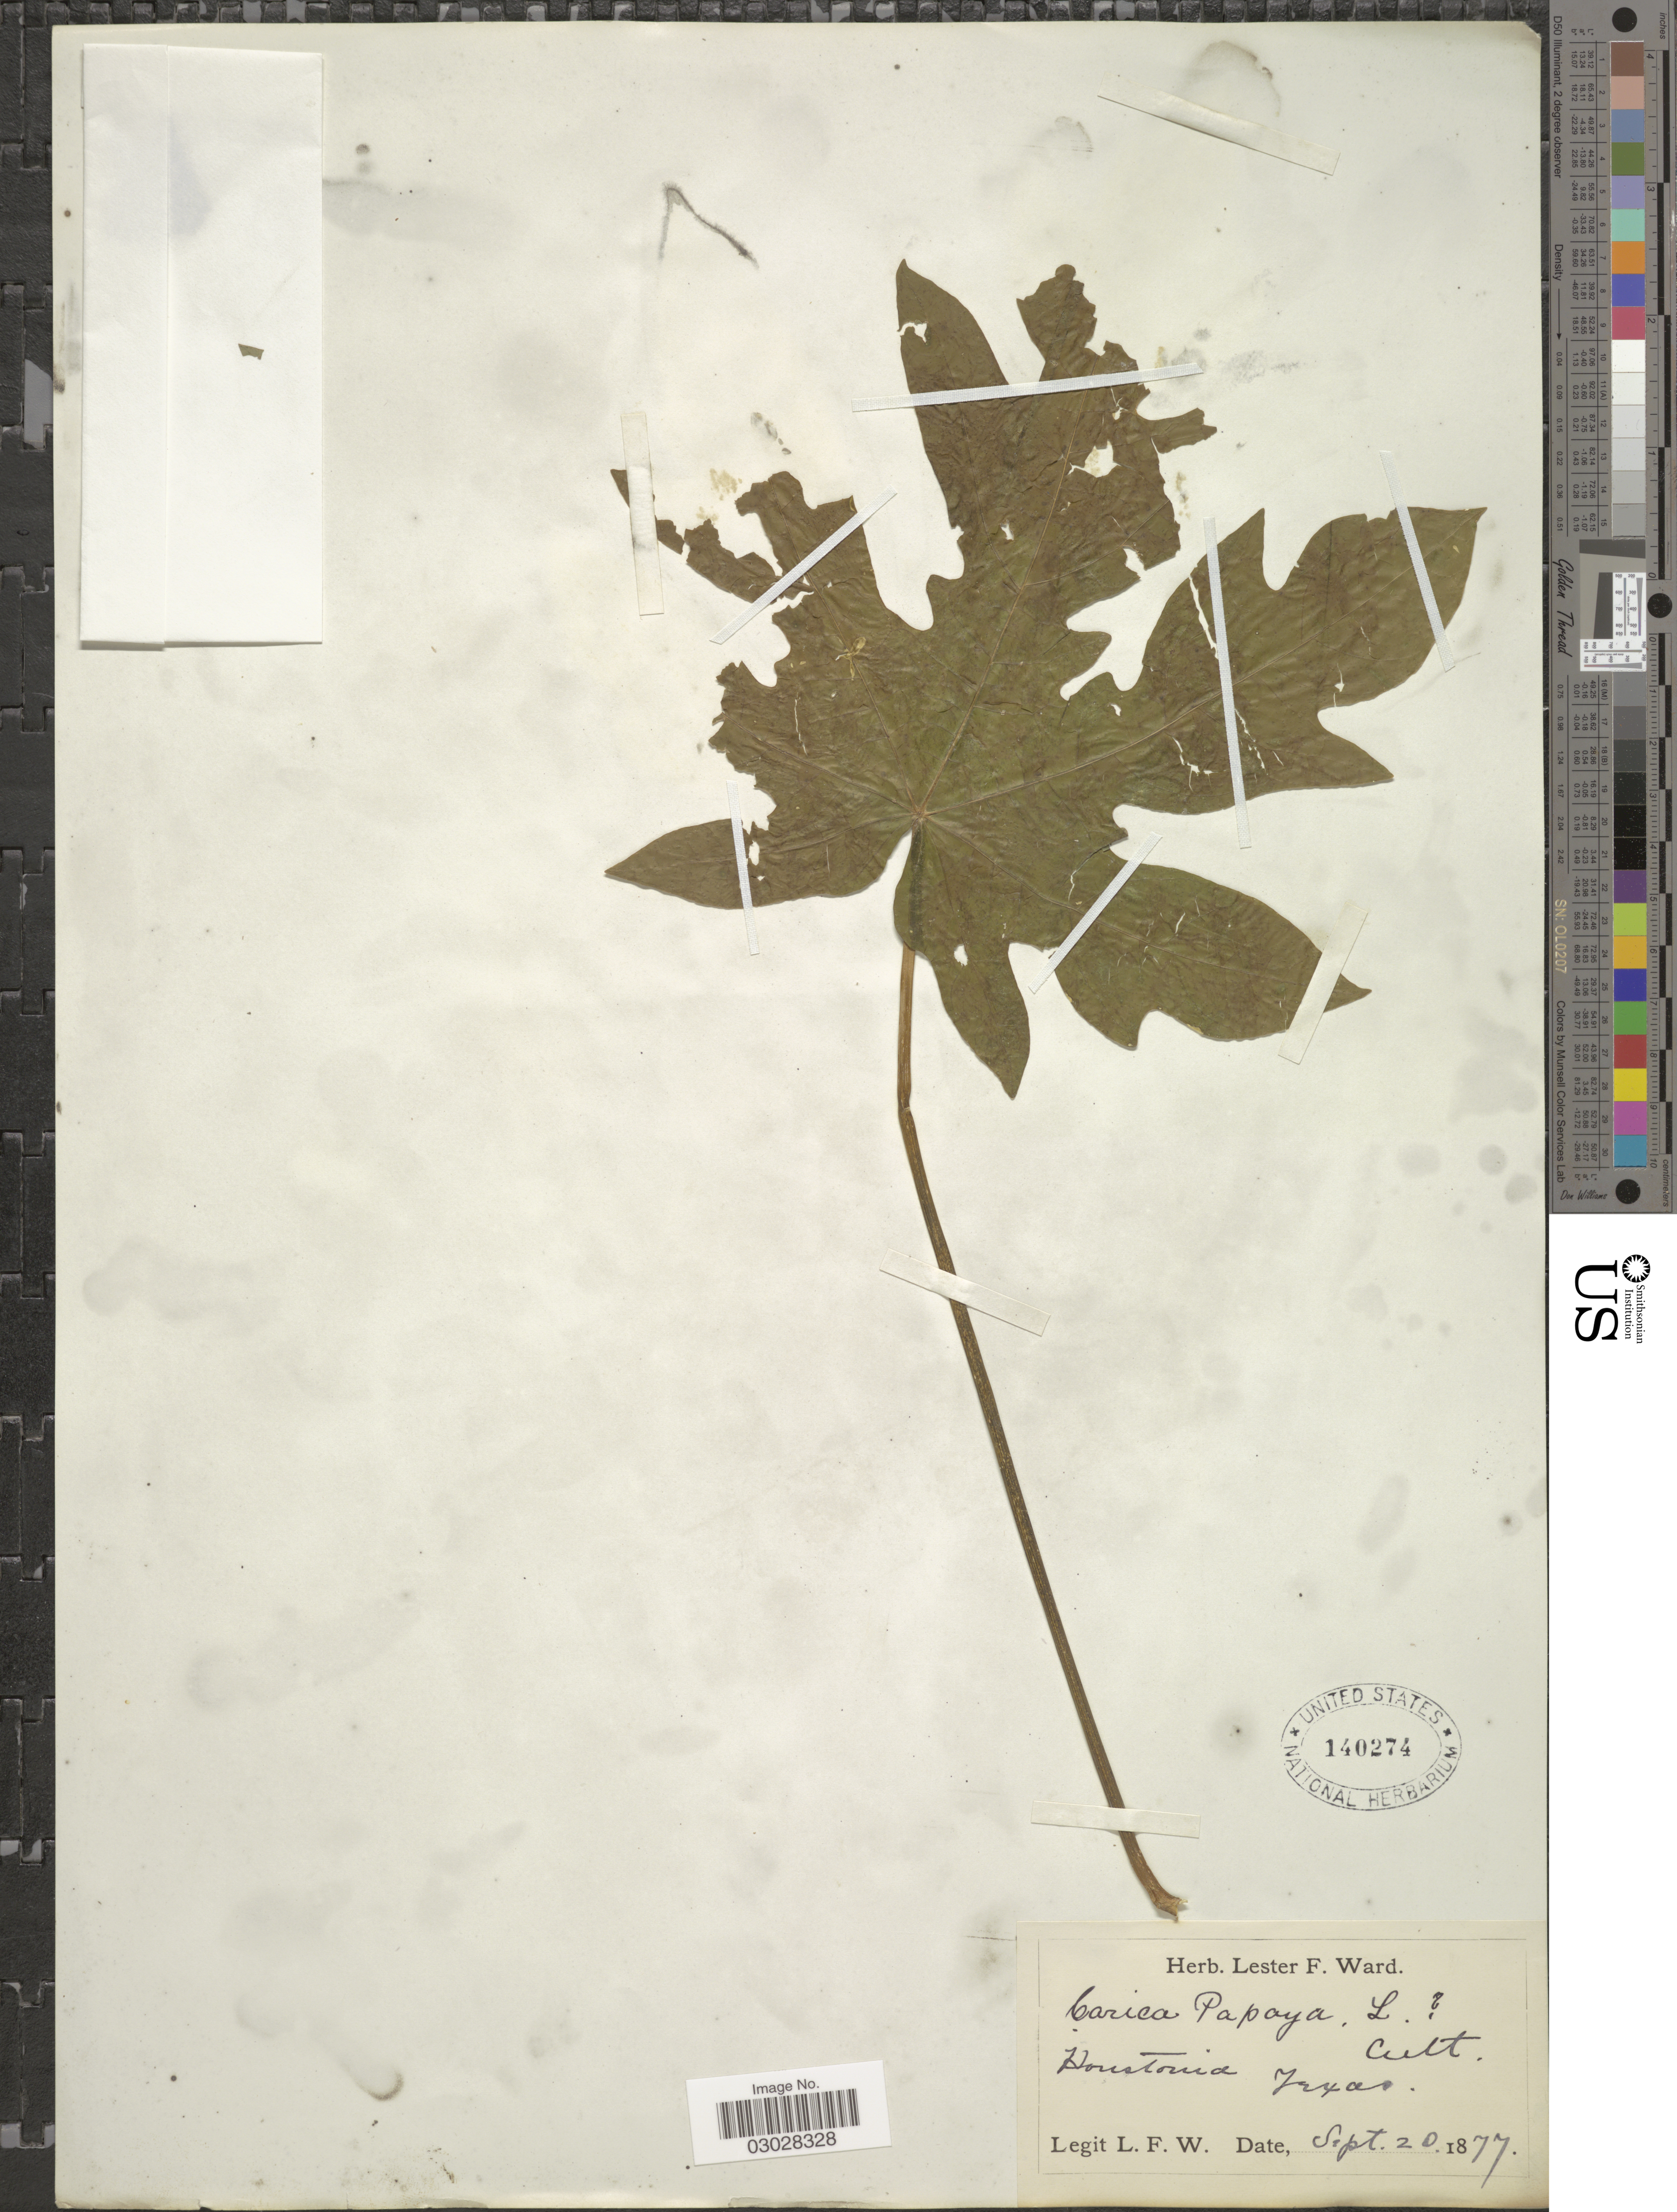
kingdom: Plantae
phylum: Tracheophyta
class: Magnoliopsida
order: Brassicales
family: Caricaceae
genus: Carica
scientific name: Carica papaya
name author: L.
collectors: L. F. Ward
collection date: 1877-09-20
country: United States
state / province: Texas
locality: Houstonia.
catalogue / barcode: US 140274